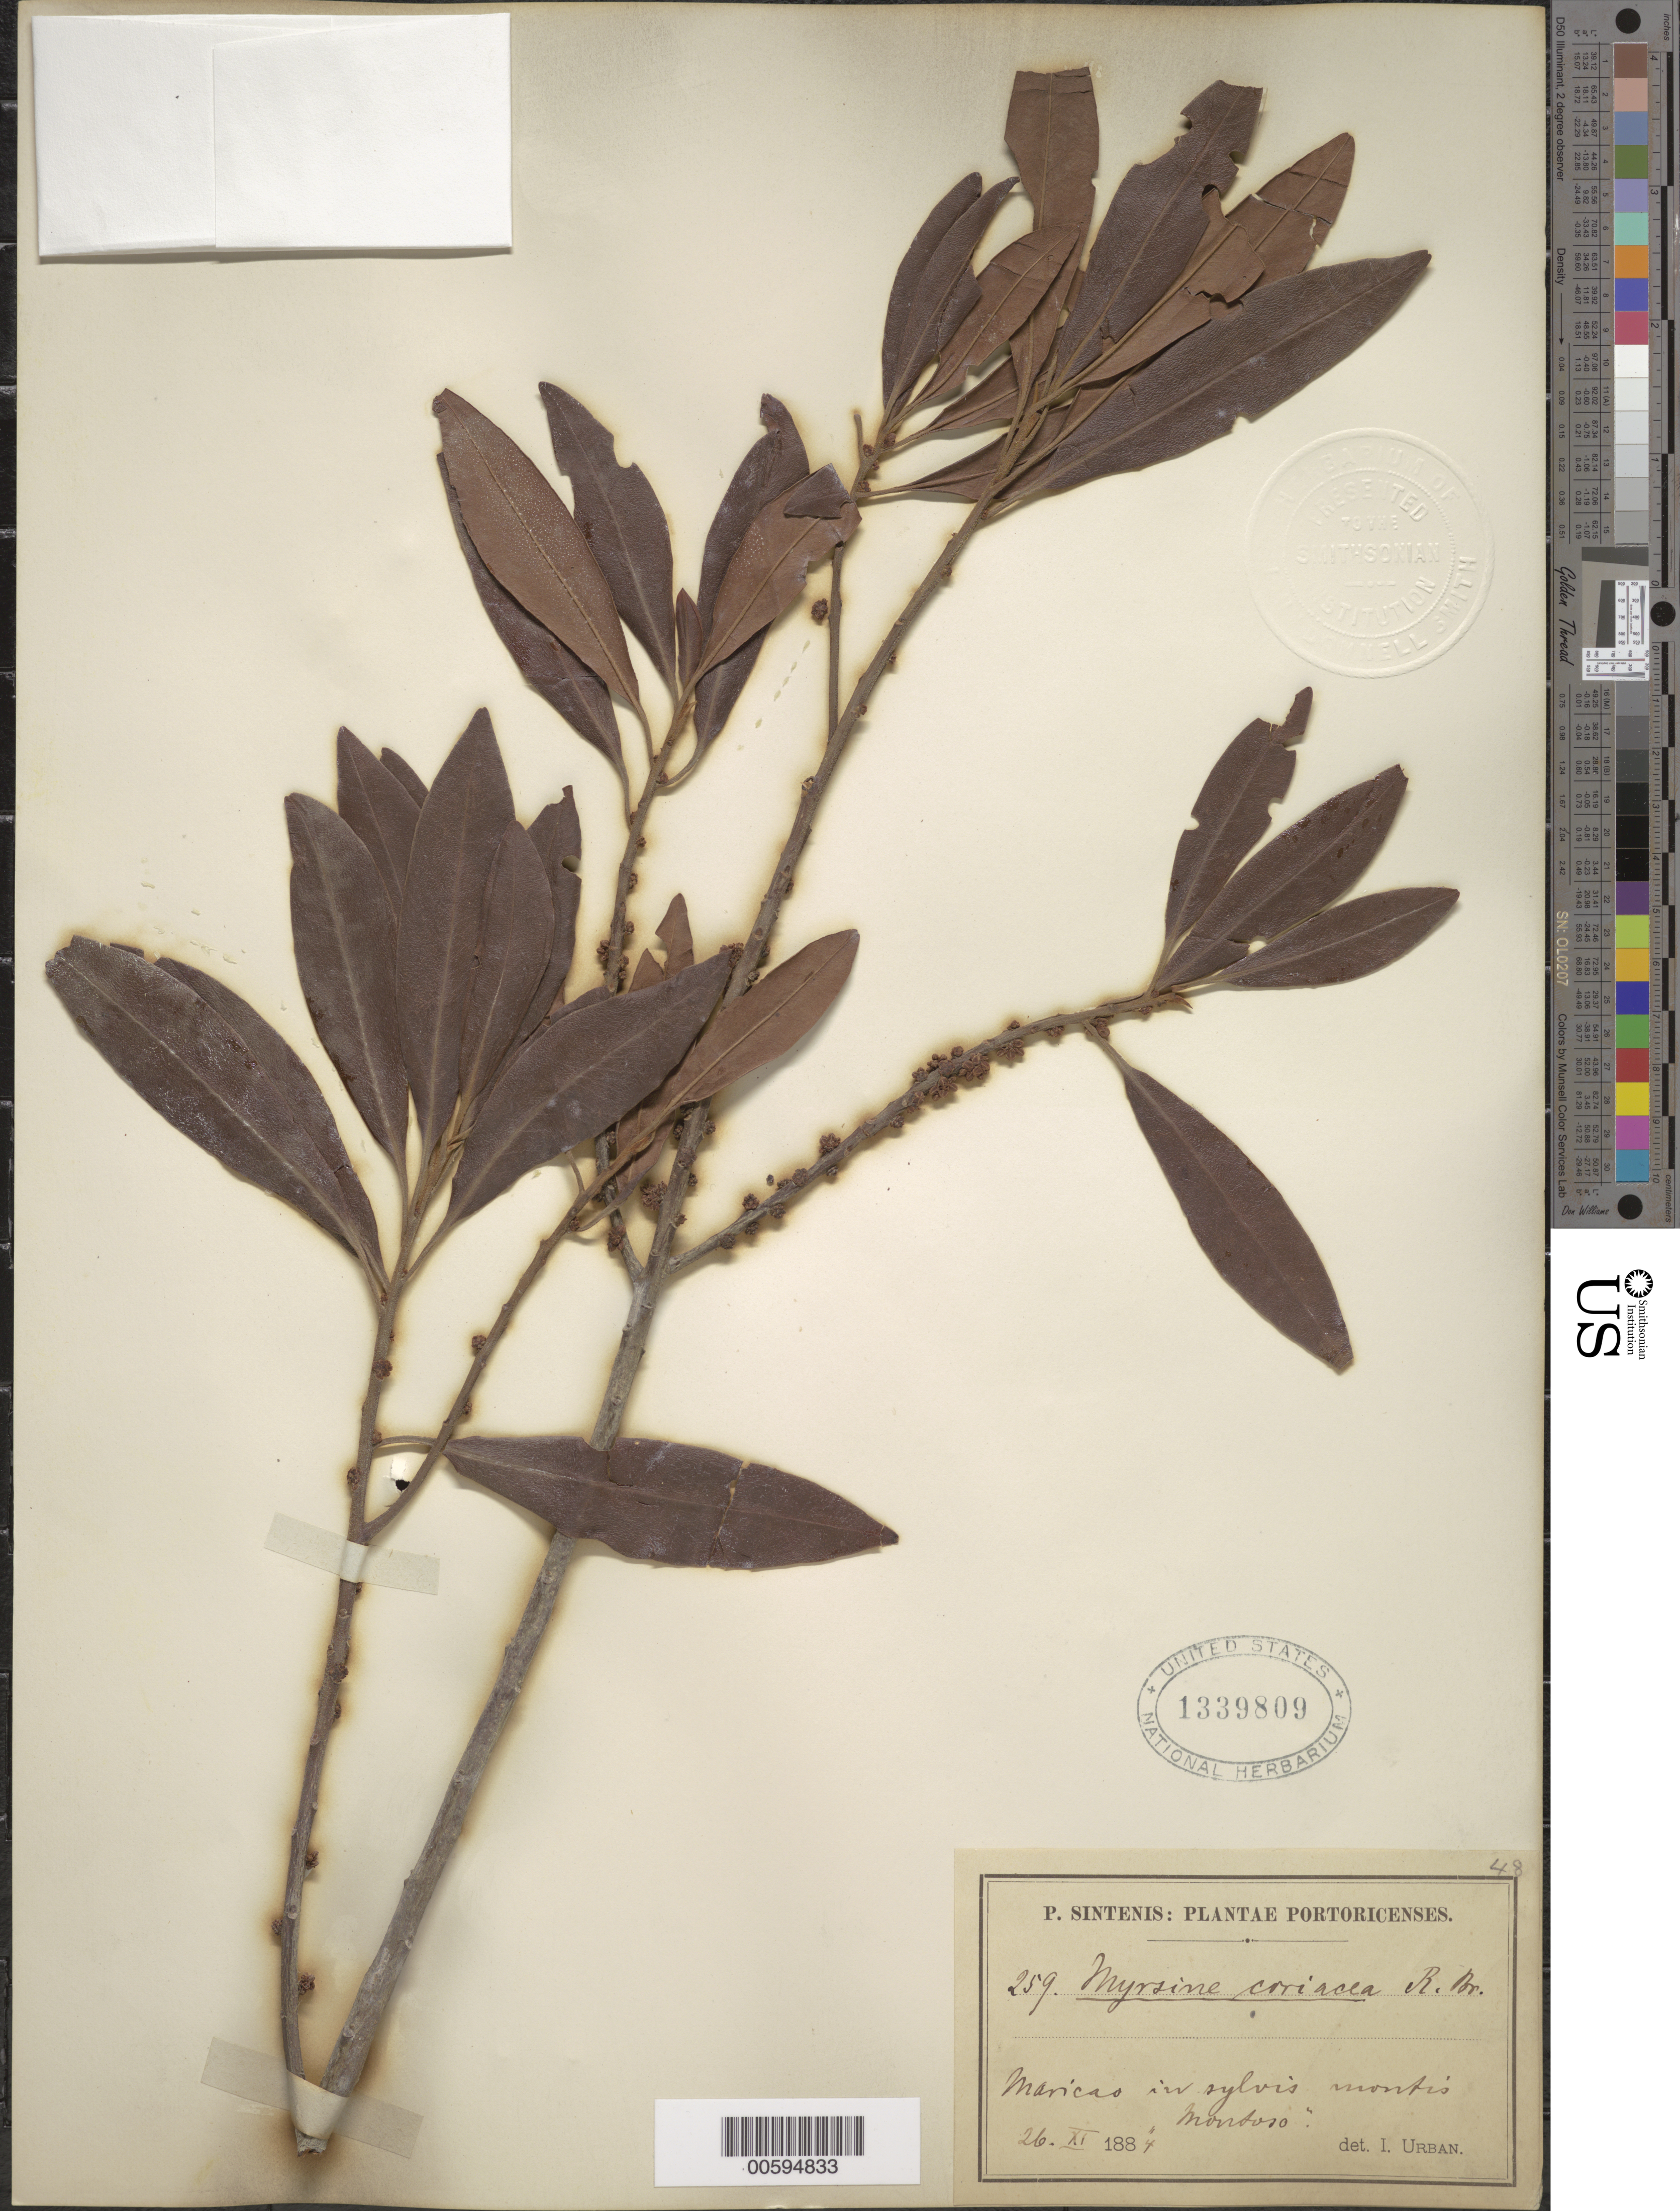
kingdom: Plantae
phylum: Tracheophyta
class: Magnoliopsida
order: Ericales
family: Primulaceae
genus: Myrsine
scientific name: Myrsine coriacea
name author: (Sw.) R. Br. ex Roem. & Schult.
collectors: P. Sintenis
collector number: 259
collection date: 1884-11-26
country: Puerto Rico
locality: Portoricenses. Maricao in sylvis montis "Montoso".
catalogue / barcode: US 1339809